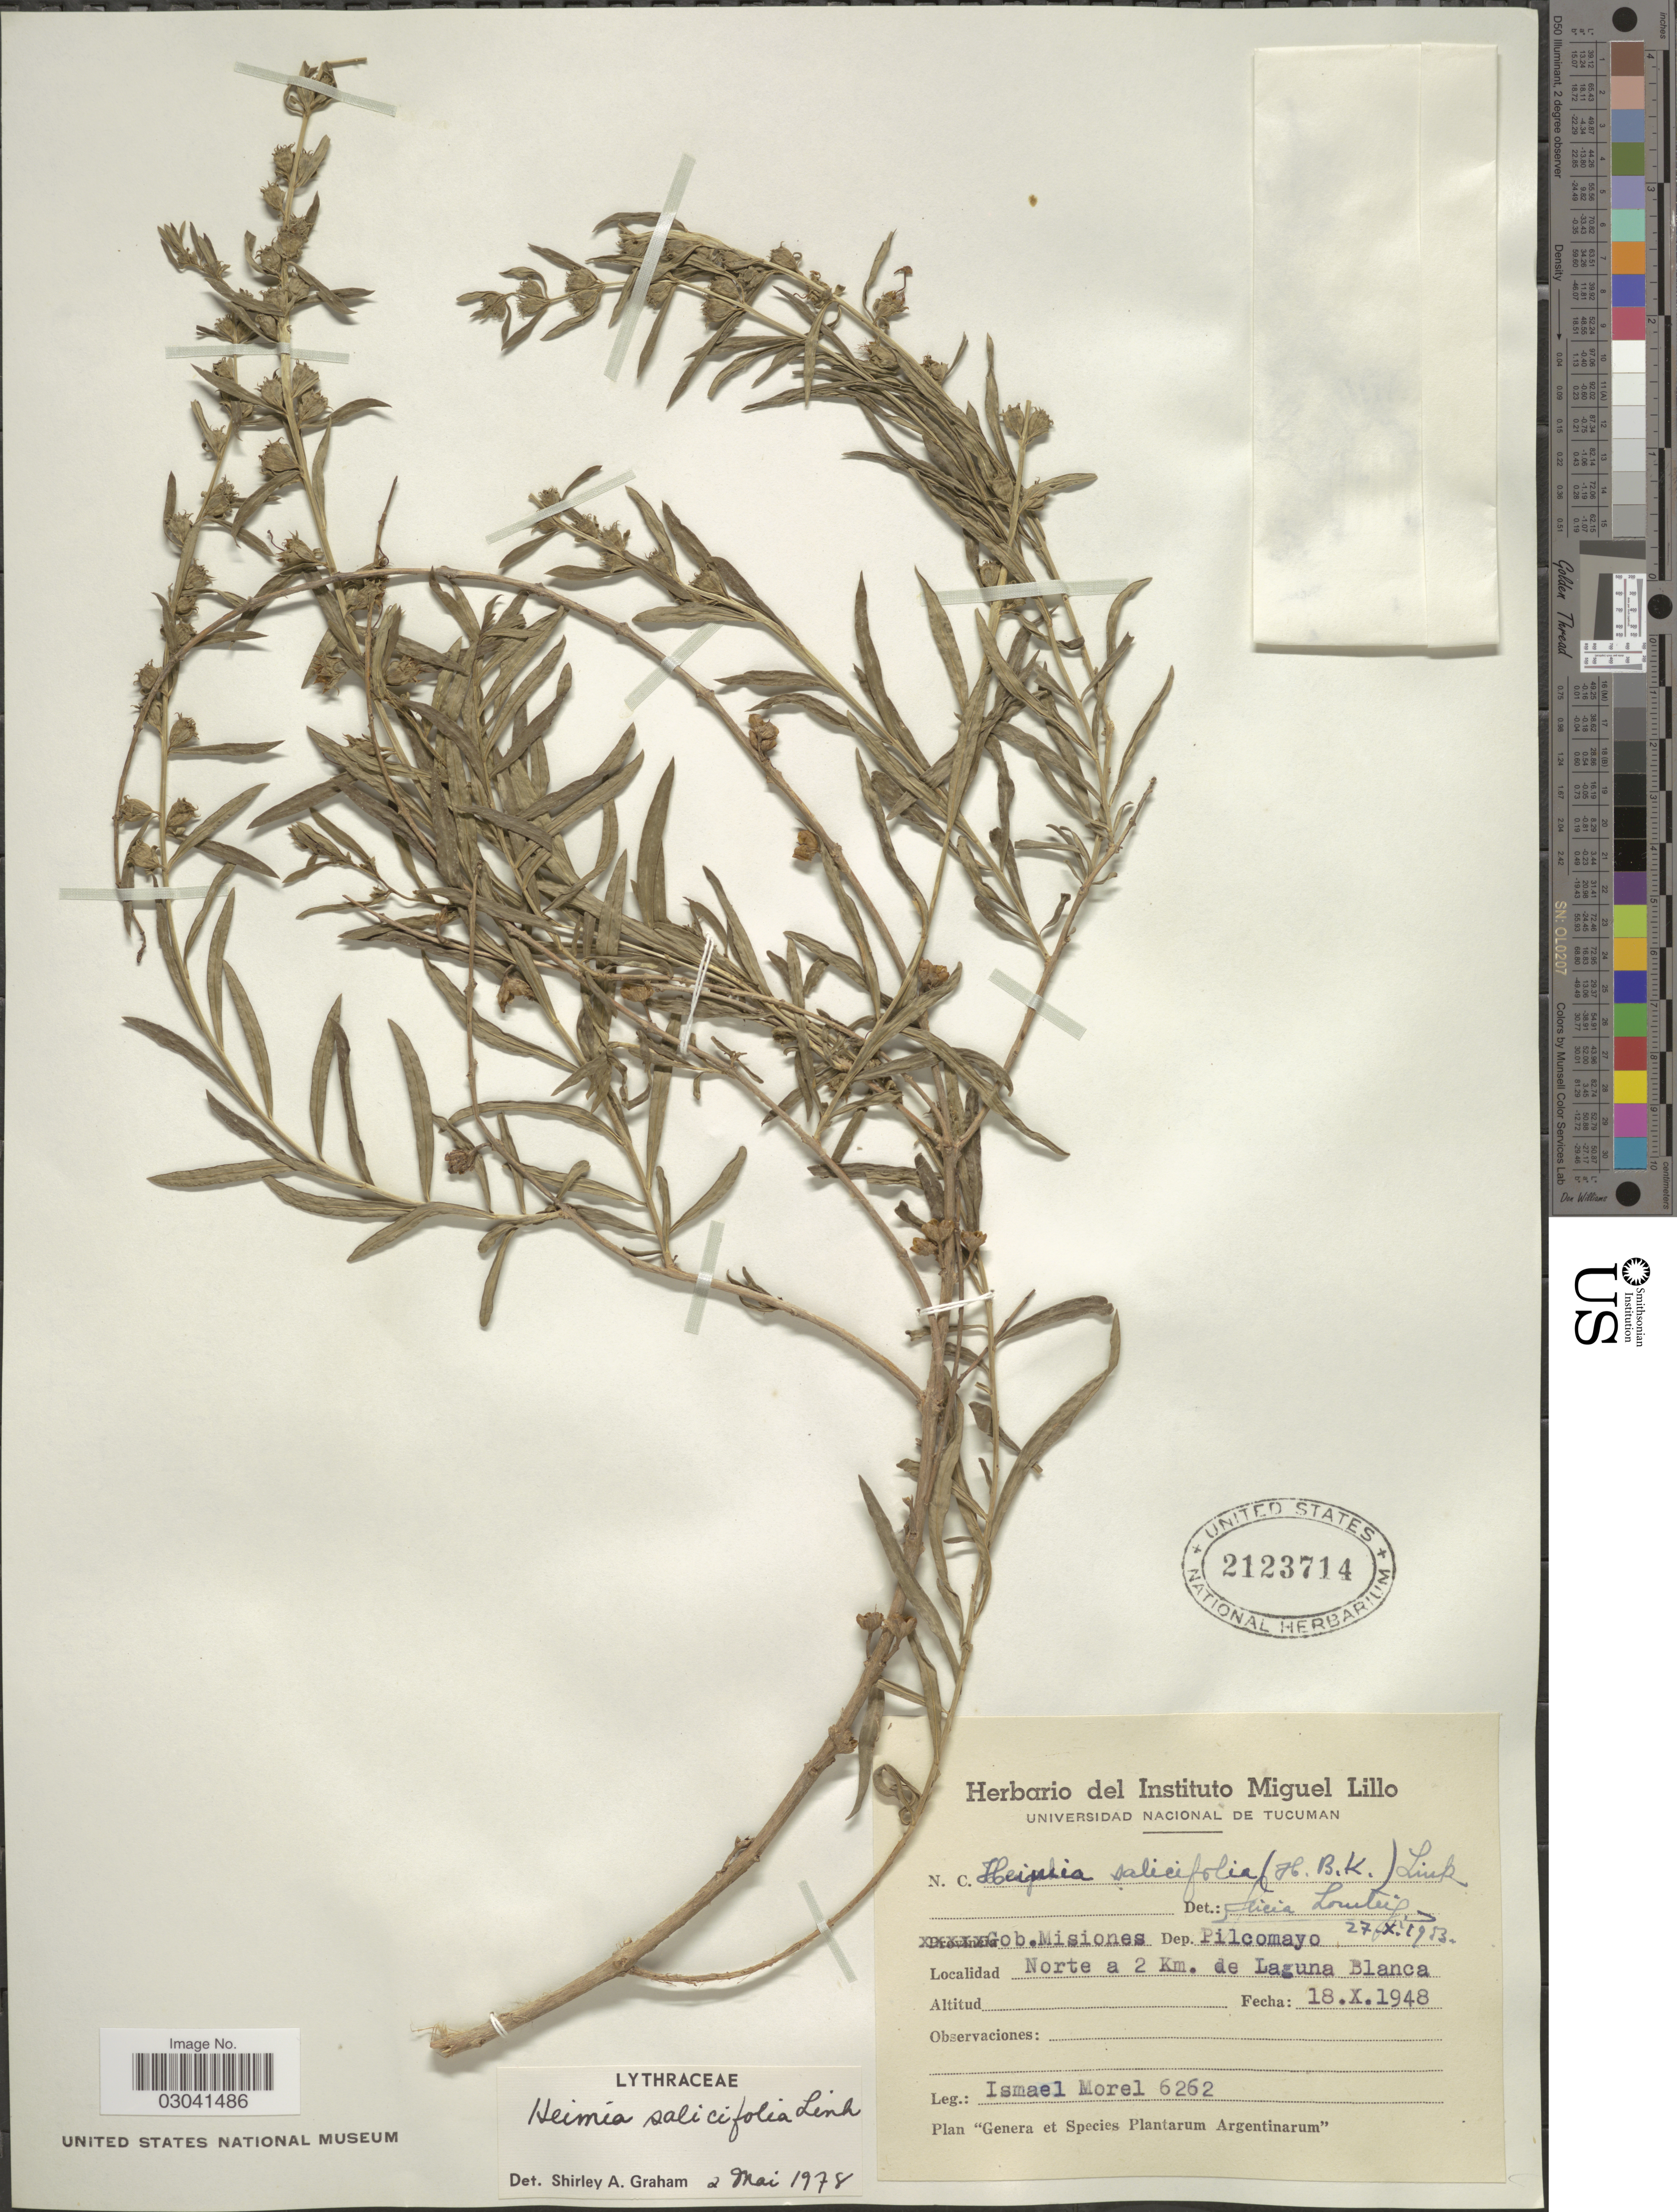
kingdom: Plantae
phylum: Tracheophyta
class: Magnoliopsida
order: Myrtales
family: Lythraceae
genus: Heimia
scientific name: Heimia salicifolia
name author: Link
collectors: I. Morel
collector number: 6262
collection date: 1948-10-18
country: Argentina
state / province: Misiones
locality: Gob. Misiones, Dep. Pilcomayo, Norte a 2 Km. de Laguna Blanca.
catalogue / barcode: US 2123714